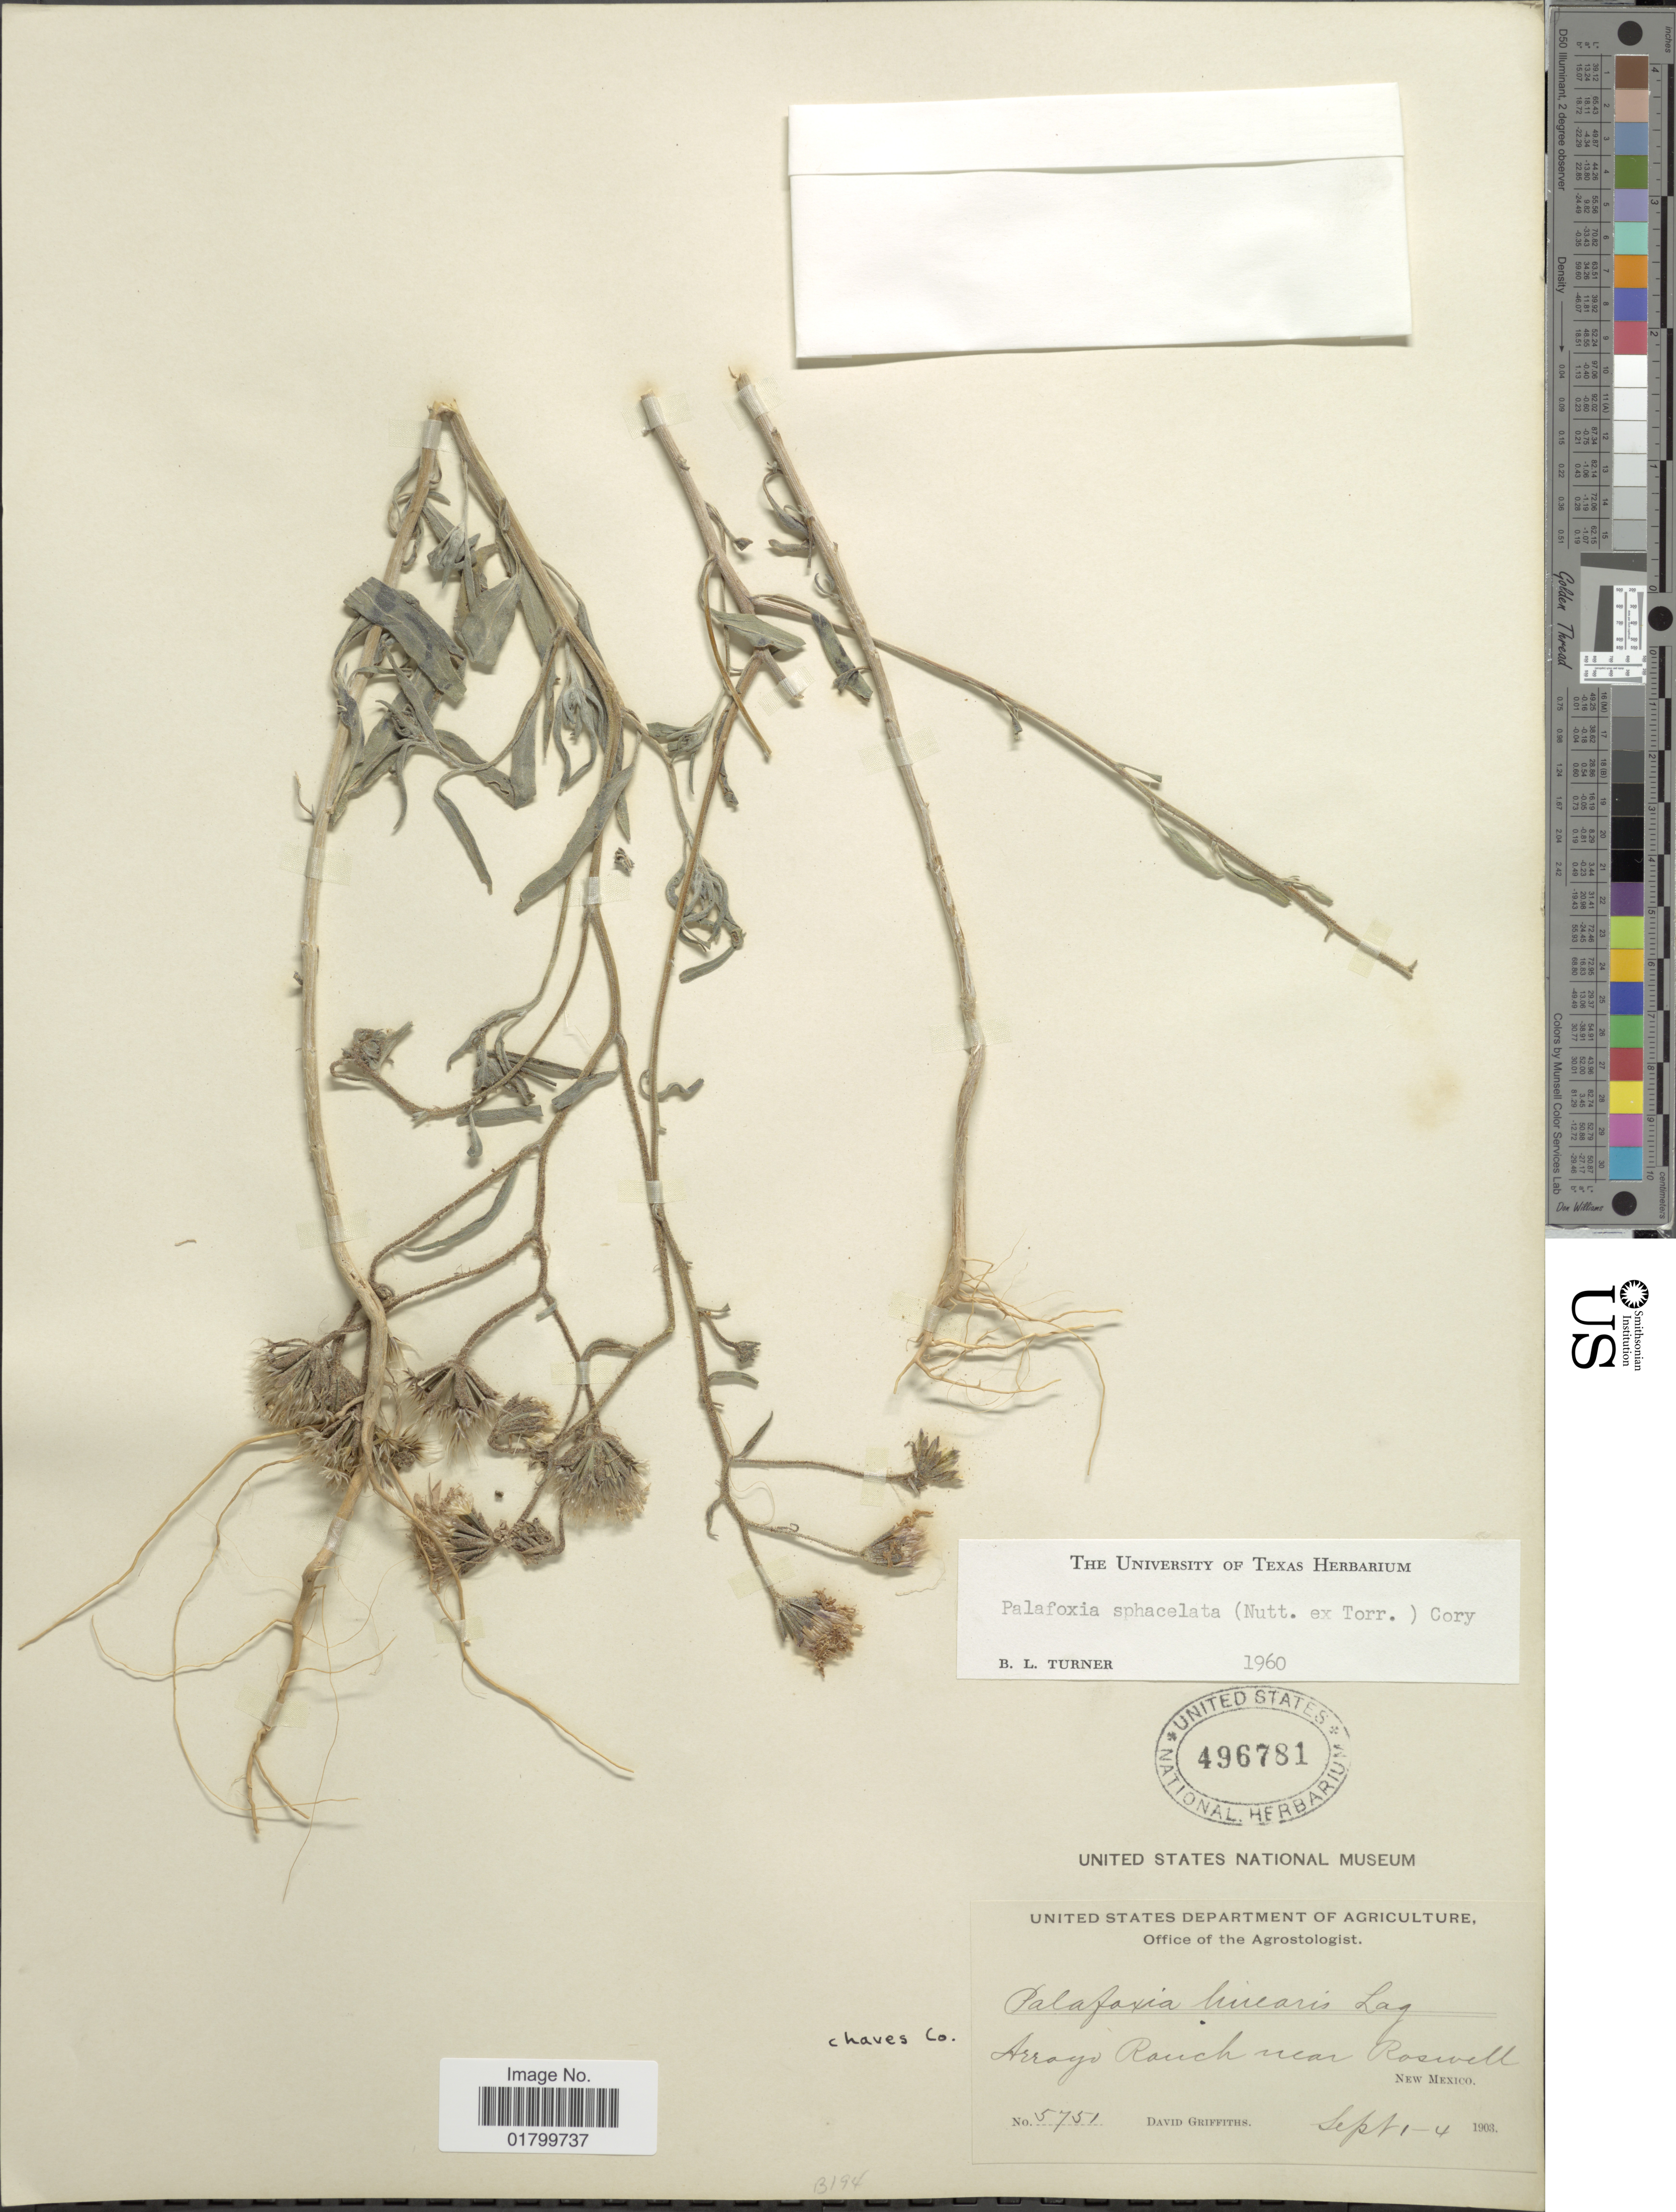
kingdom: Plantae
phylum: Tracheophyta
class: Magnoliopsida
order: Asterales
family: Asteraceae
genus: Palafoxia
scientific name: Palafoxia sphacelata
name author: (Nutt. ex Torr.) Cory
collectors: D. Griffiths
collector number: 5751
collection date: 1903-09-01/1903-09-04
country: United States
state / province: New Mexico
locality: Arroyo Ranch near Roswell, Chaves Co.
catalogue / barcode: US 496781